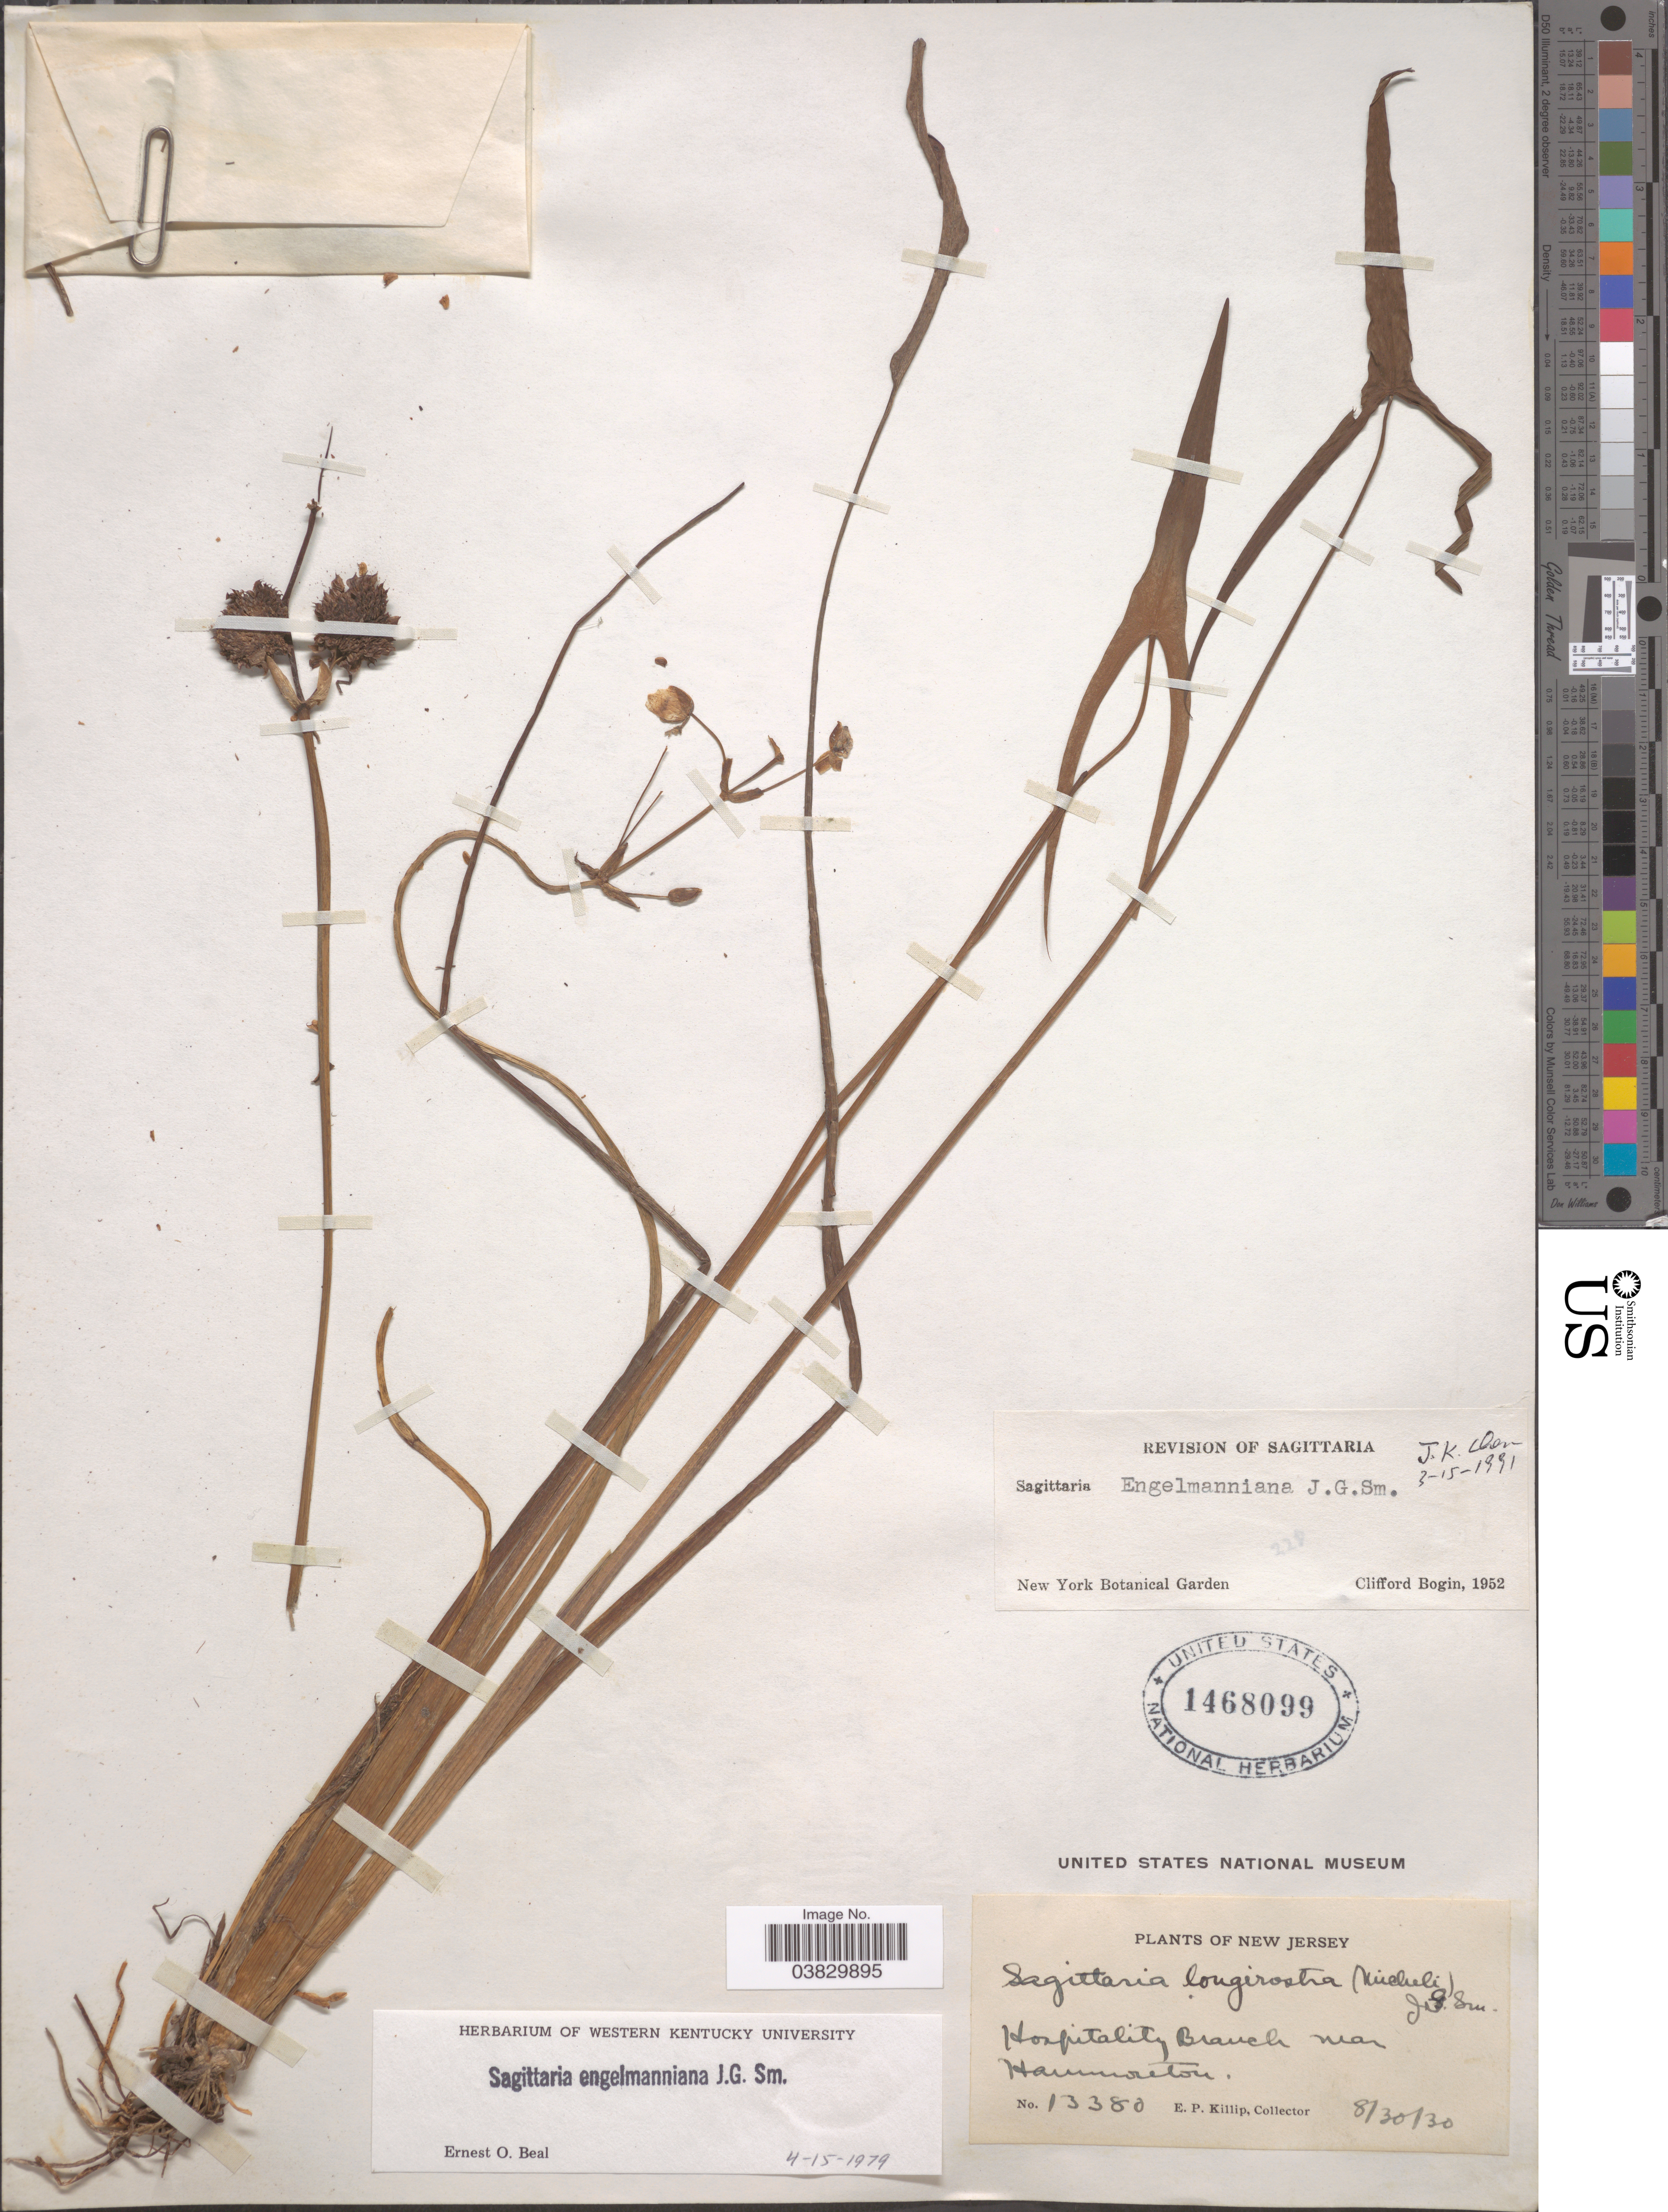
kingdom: Plantae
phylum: Tracheophyta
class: Liliopsida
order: Alismatales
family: Alismataceae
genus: Sagittaria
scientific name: Sagittaria engelmanniana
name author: J.G. Sm.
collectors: E. P. Killip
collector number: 13380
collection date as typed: Transcribed d/m/y: 30/8/30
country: United States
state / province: New Jersey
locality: Hospitality Branch near Hammonton.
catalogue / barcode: US 1468099